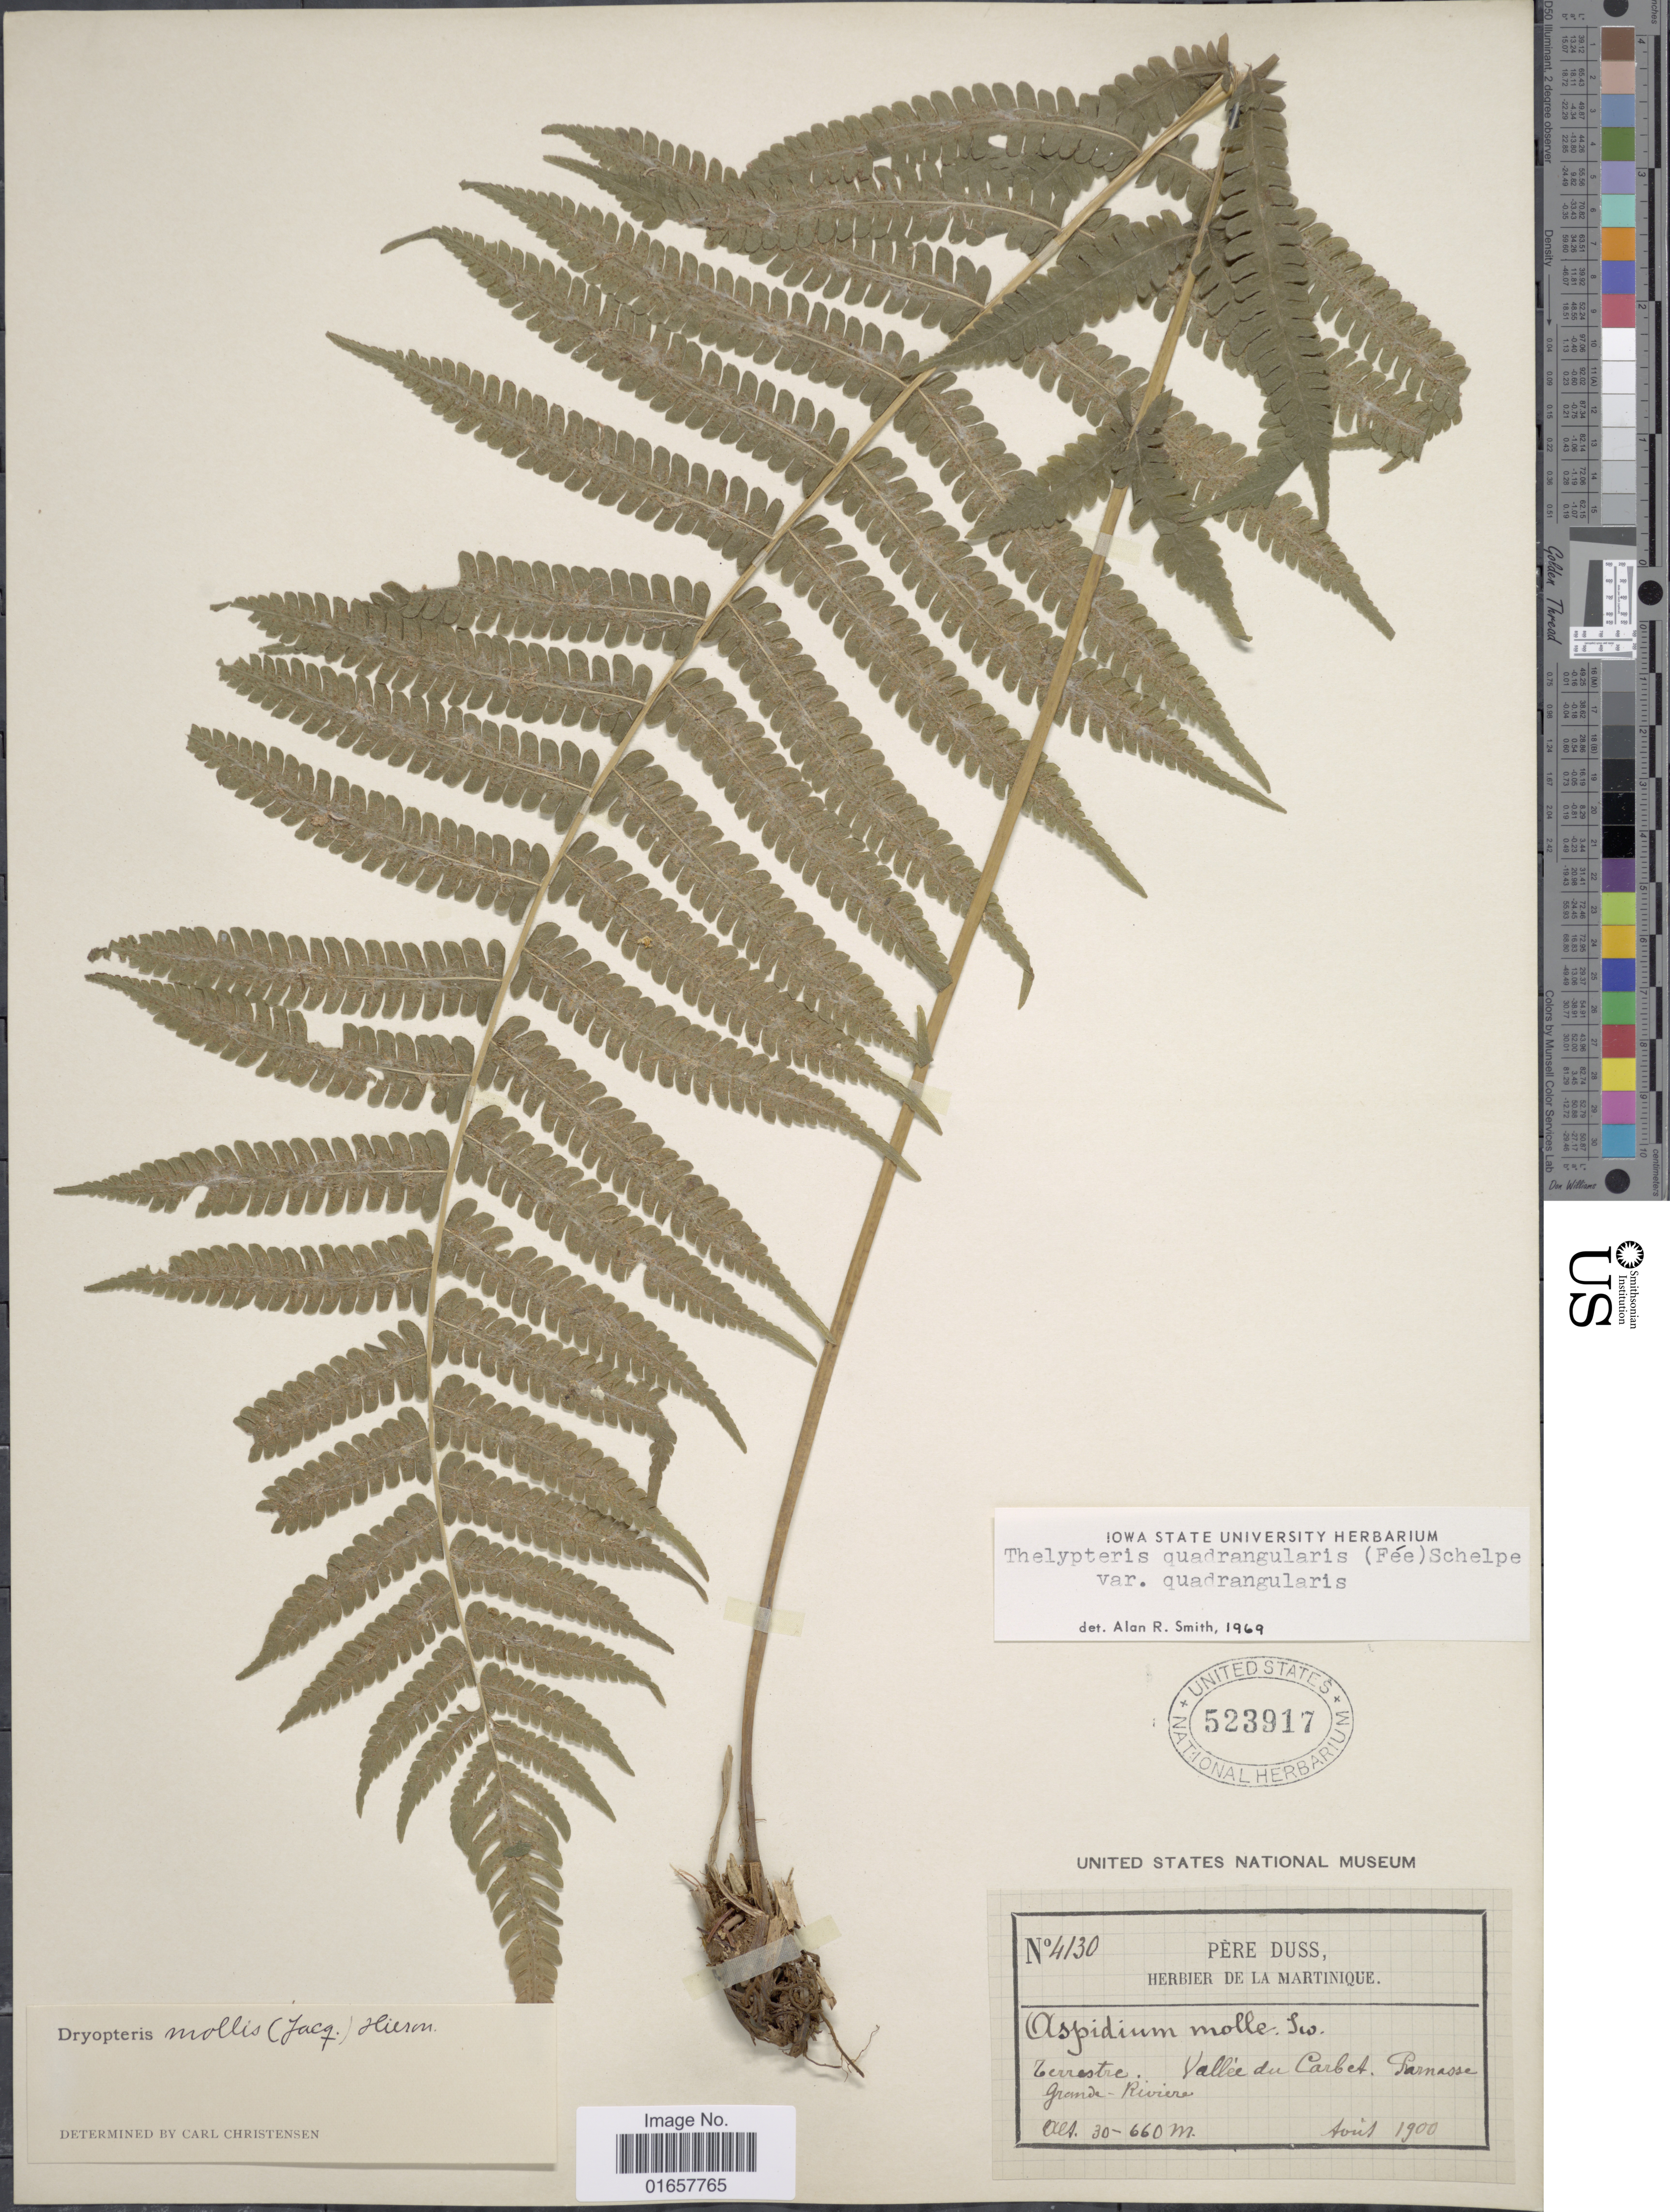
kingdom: Plantae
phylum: Tracheophyta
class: Polypodiopsida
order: Polypodiales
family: Thelypteridaceae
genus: Christella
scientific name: Christella hispidula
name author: (Decne.) Holttum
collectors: Père Duss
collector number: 4130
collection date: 1900-08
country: Martinique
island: Martinique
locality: Martinique, Terrestre, Valle du Carbet, Parnasse. Grande-Rivière.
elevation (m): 30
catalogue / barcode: US 523917